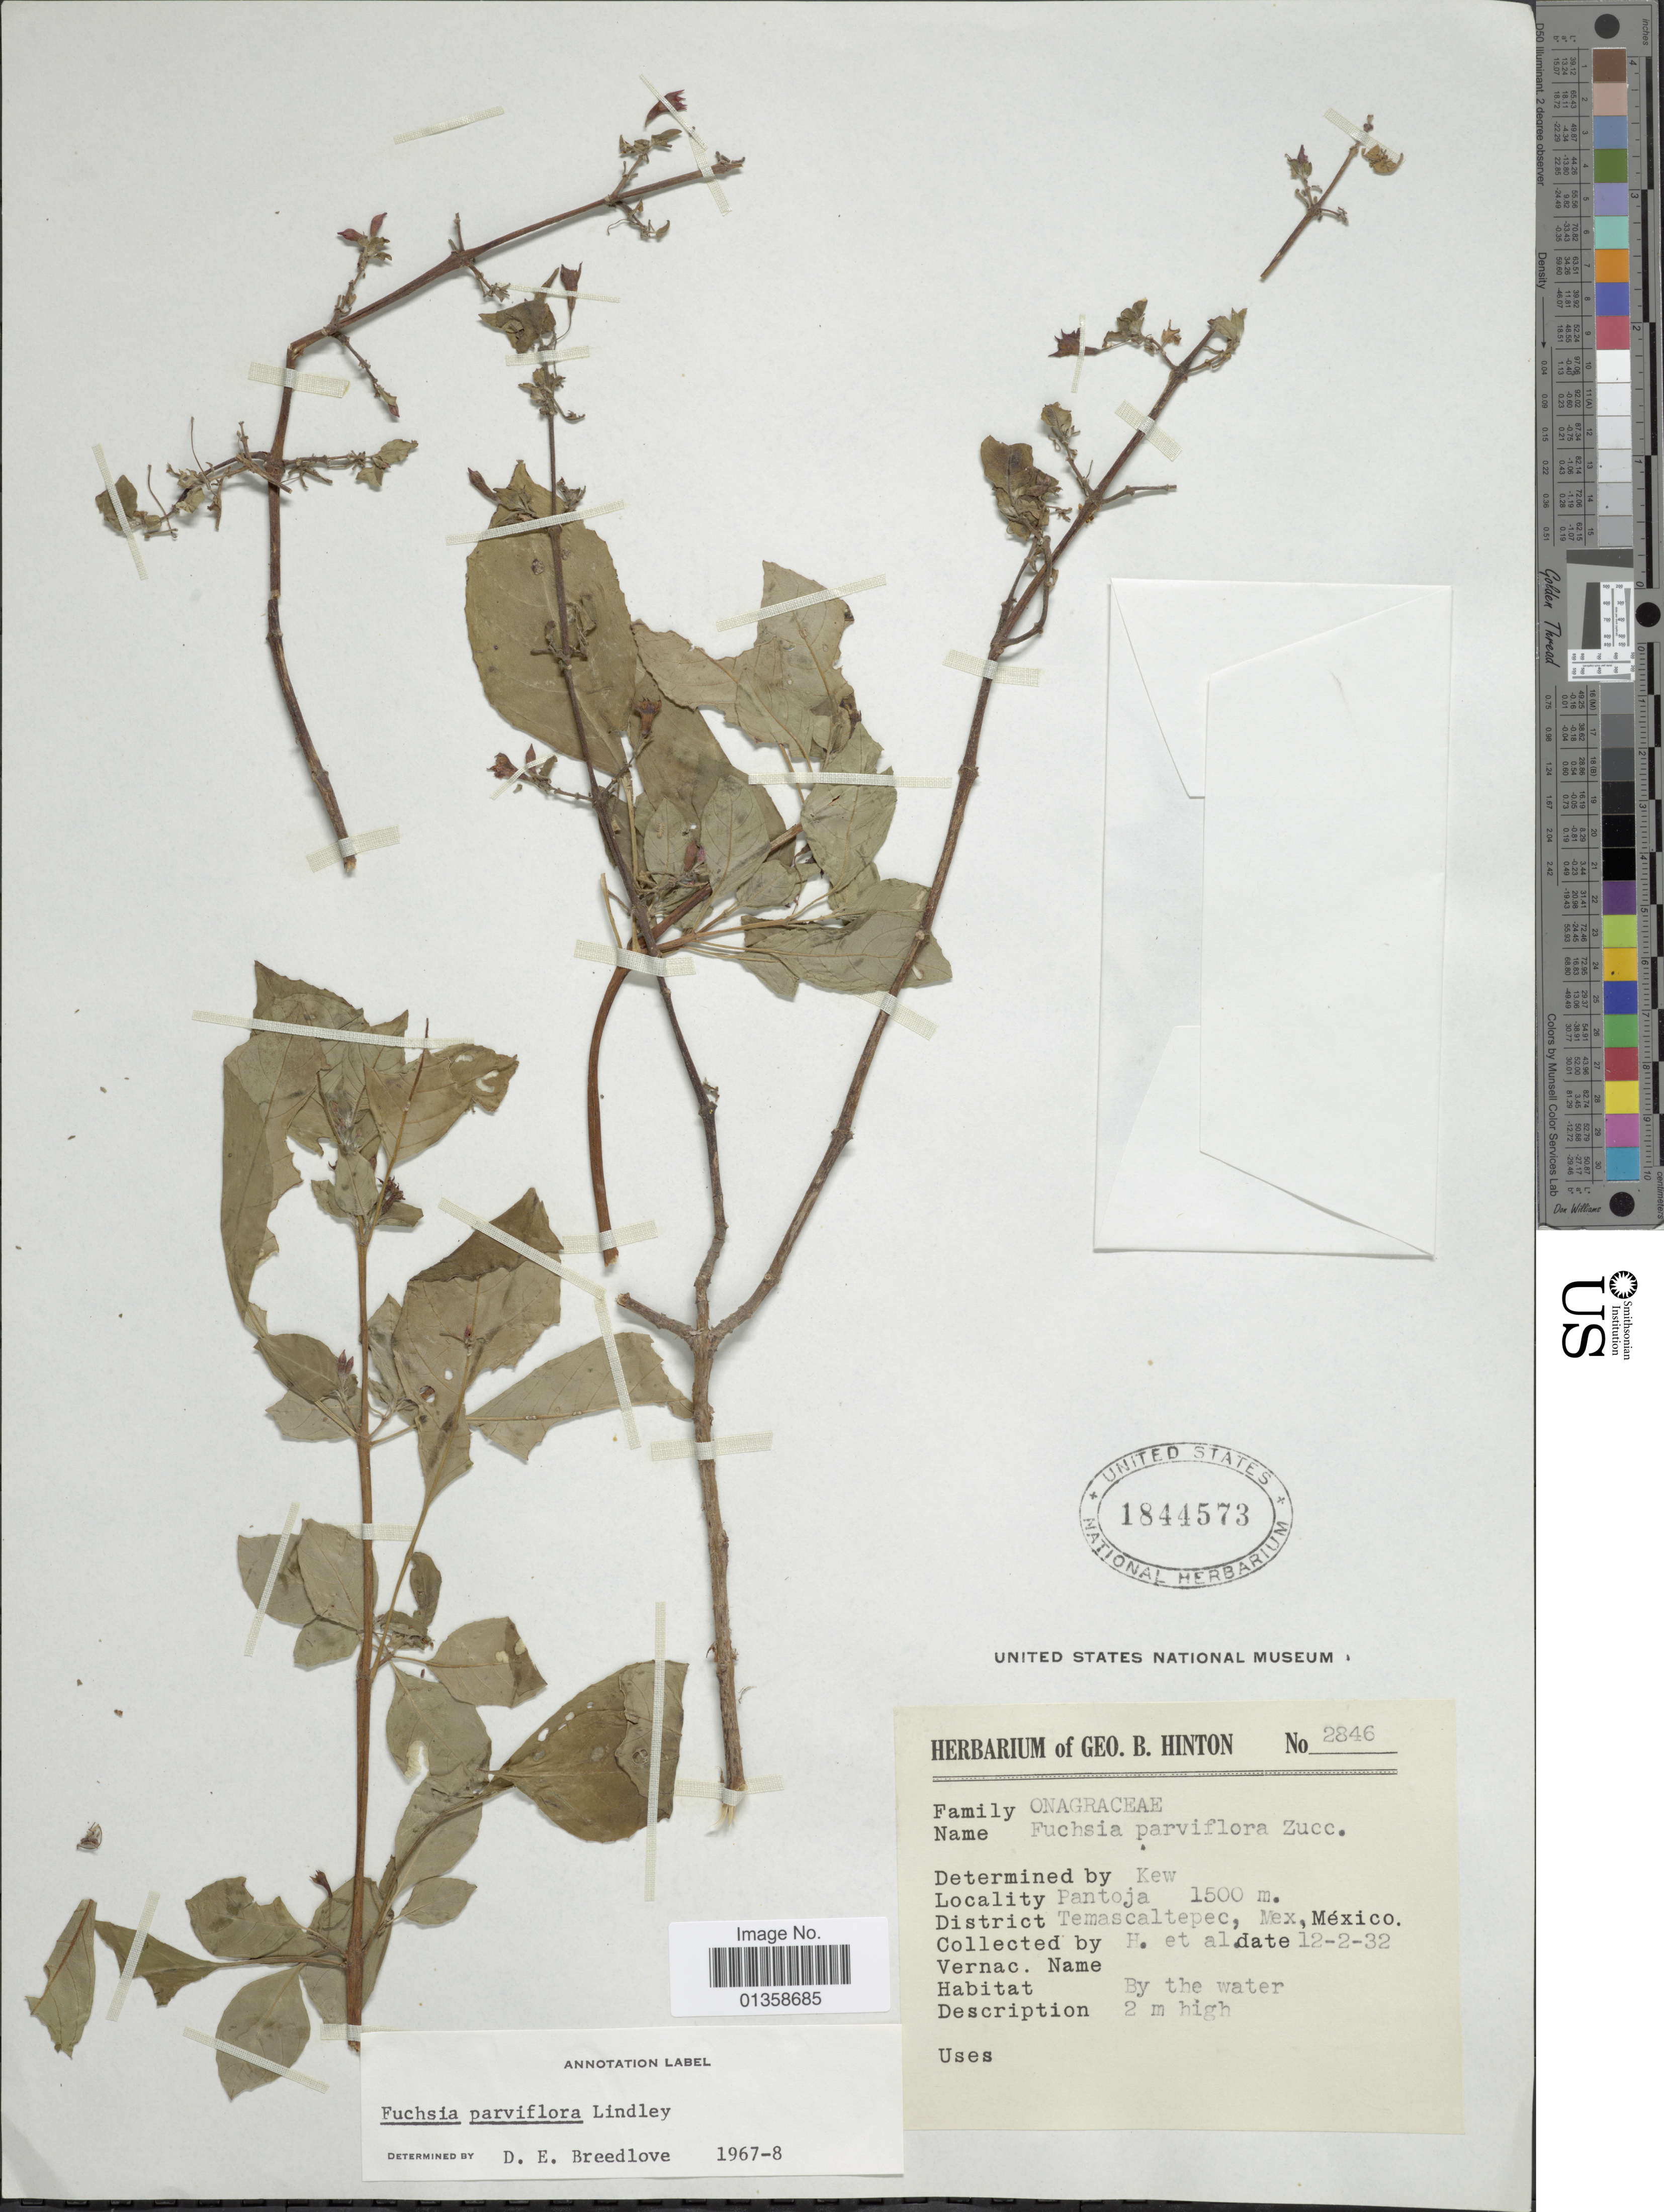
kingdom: Plantae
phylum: Tracheophyta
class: Magnoliopsida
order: Myrtales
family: Onagraceae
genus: Fuchsia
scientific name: Fuchsia cylindracea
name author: Lindl.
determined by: Wagner, W. L., (BOT), Smithsonian Institution - National Museum of Natural History (UNITED STATES)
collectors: G. B. Hinton & et al.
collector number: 2846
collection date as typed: Transcribed d/m/y: 12/2/32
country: Mexico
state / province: México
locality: Pantoja, District Temascaltepec, Mex.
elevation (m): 1500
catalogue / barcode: US 1844573